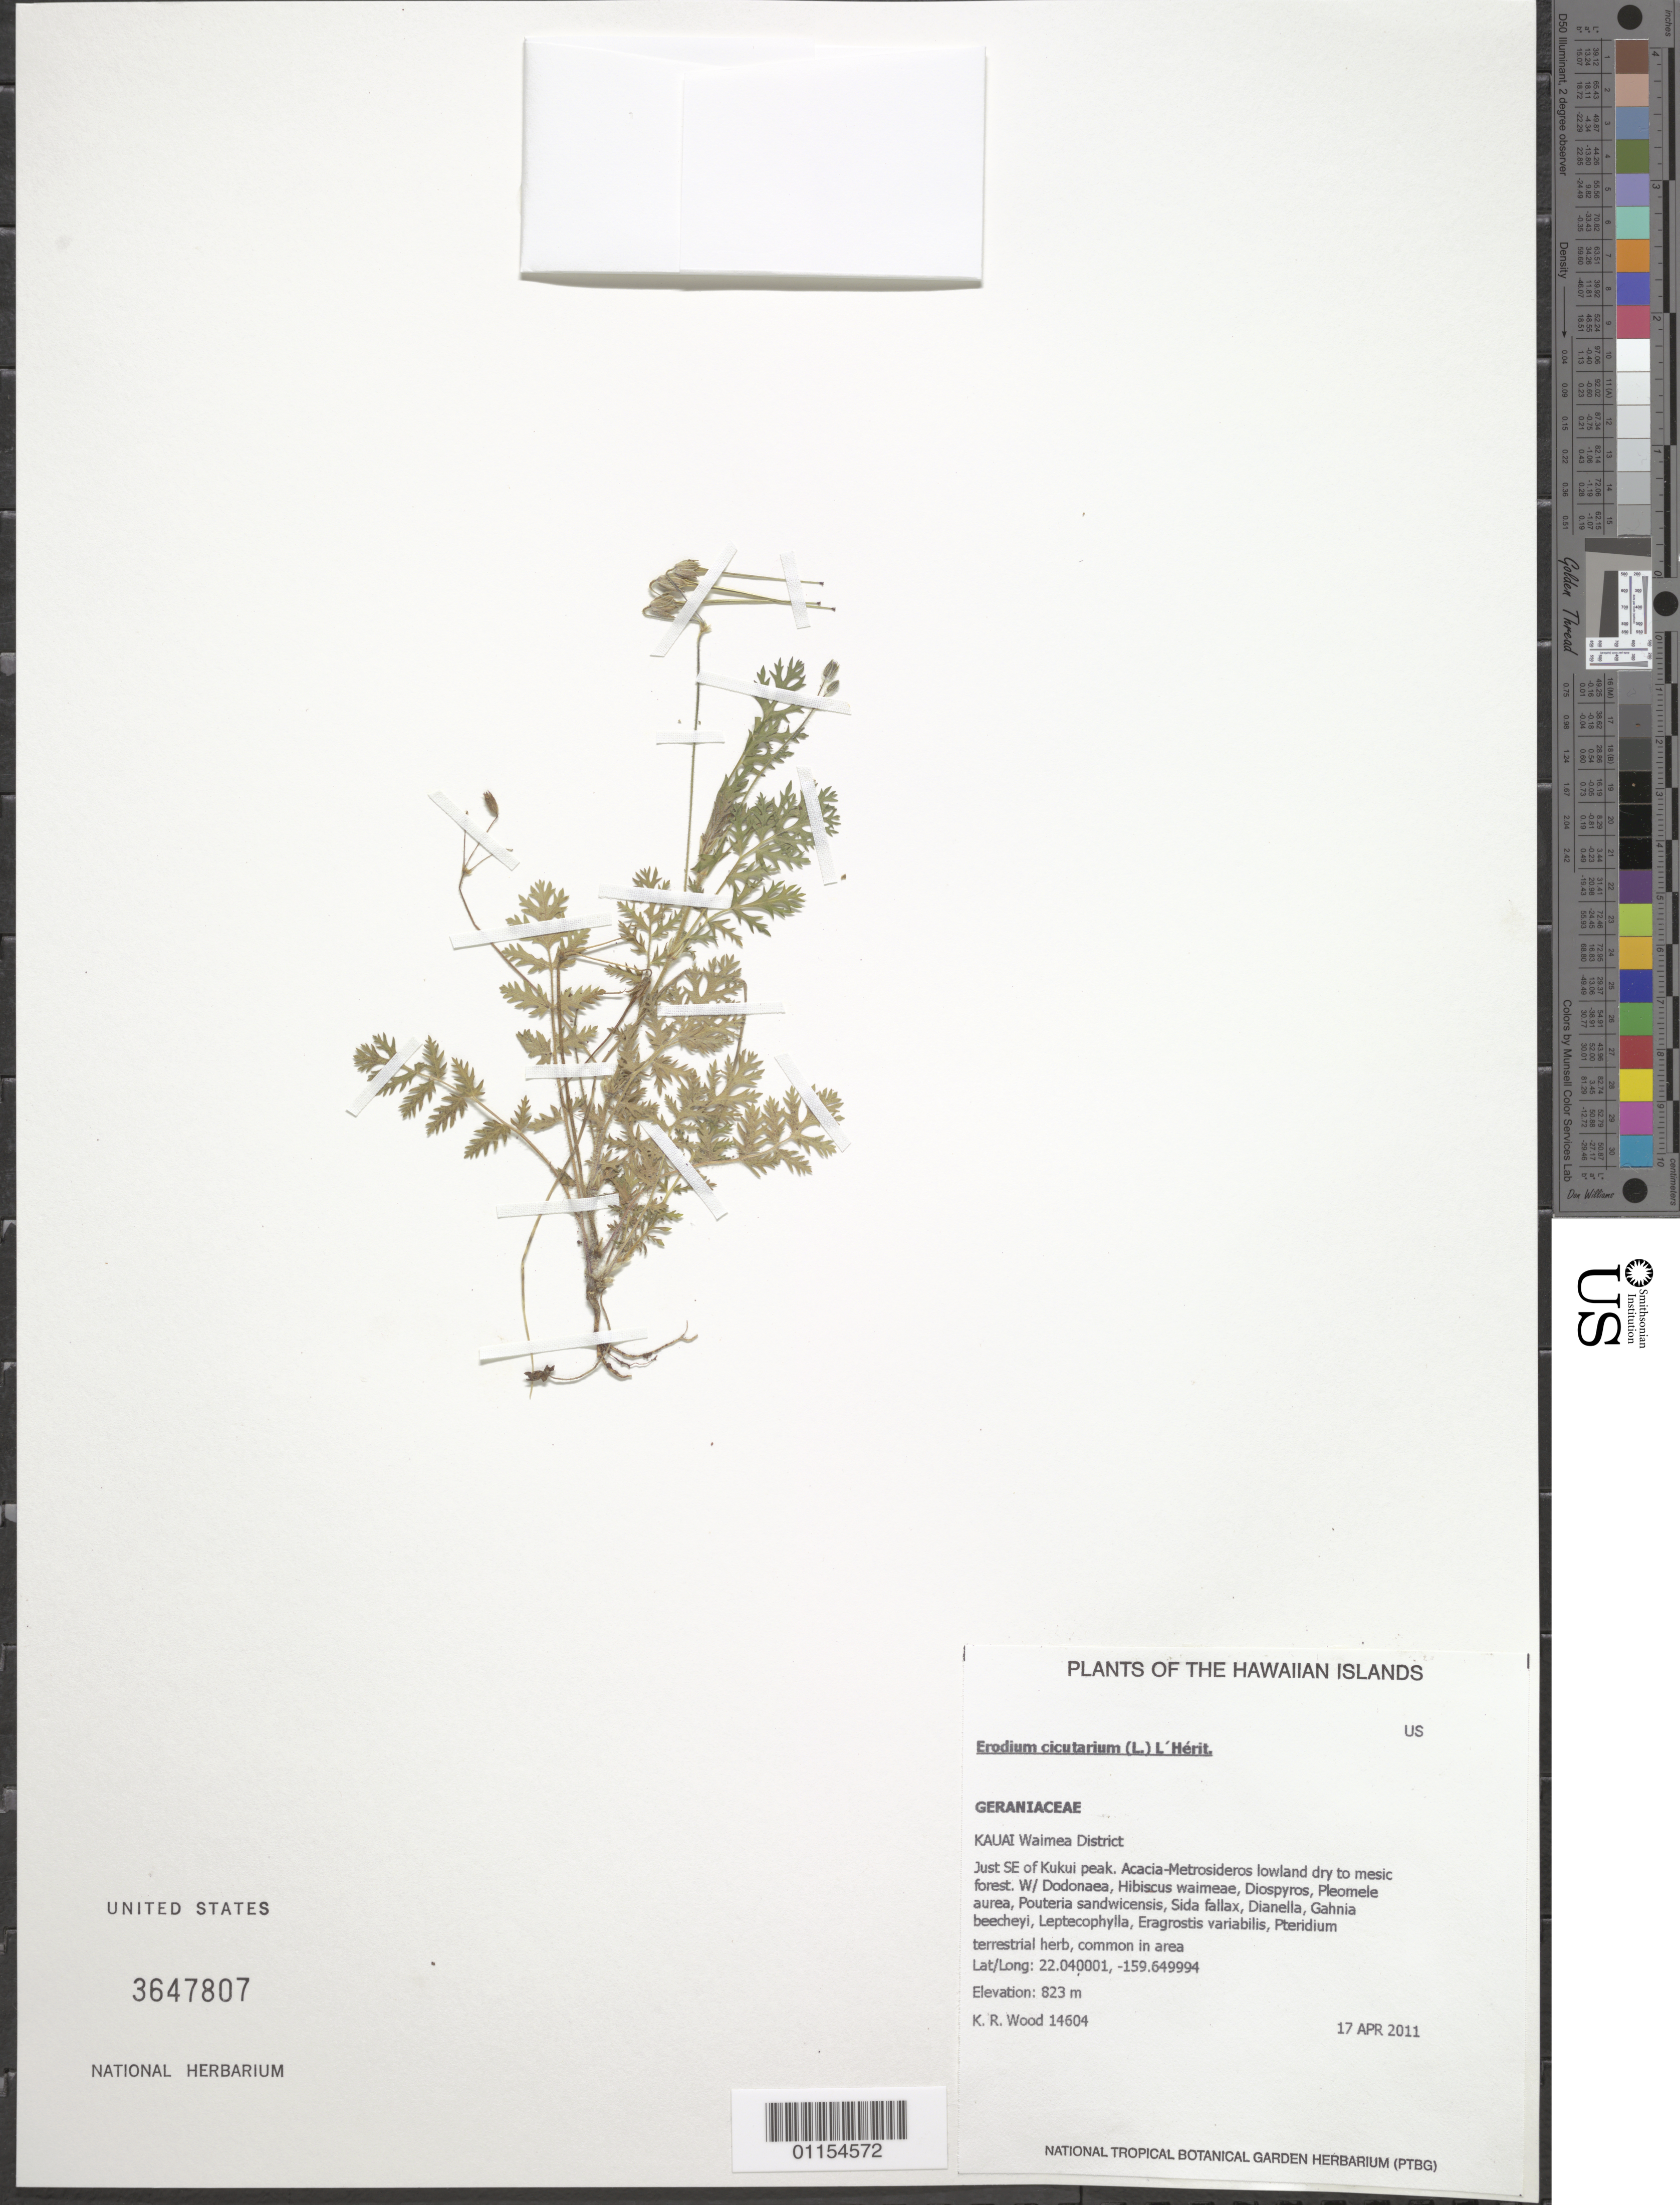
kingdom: Plantae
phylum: Tracheophyta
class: Magnoliopsida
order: Geraniales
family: Geraniaceae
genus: Erodium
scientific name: Erodium cicutarium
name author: (L.) L'Hér.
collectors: K. R. Wood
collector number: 14604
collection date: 2011-04-17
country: United States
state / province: Hawaii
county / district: Kauai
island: Kaua'i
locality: Waimea district, just SE of Kukui Peak.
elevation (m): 823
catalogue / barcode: US 3647807